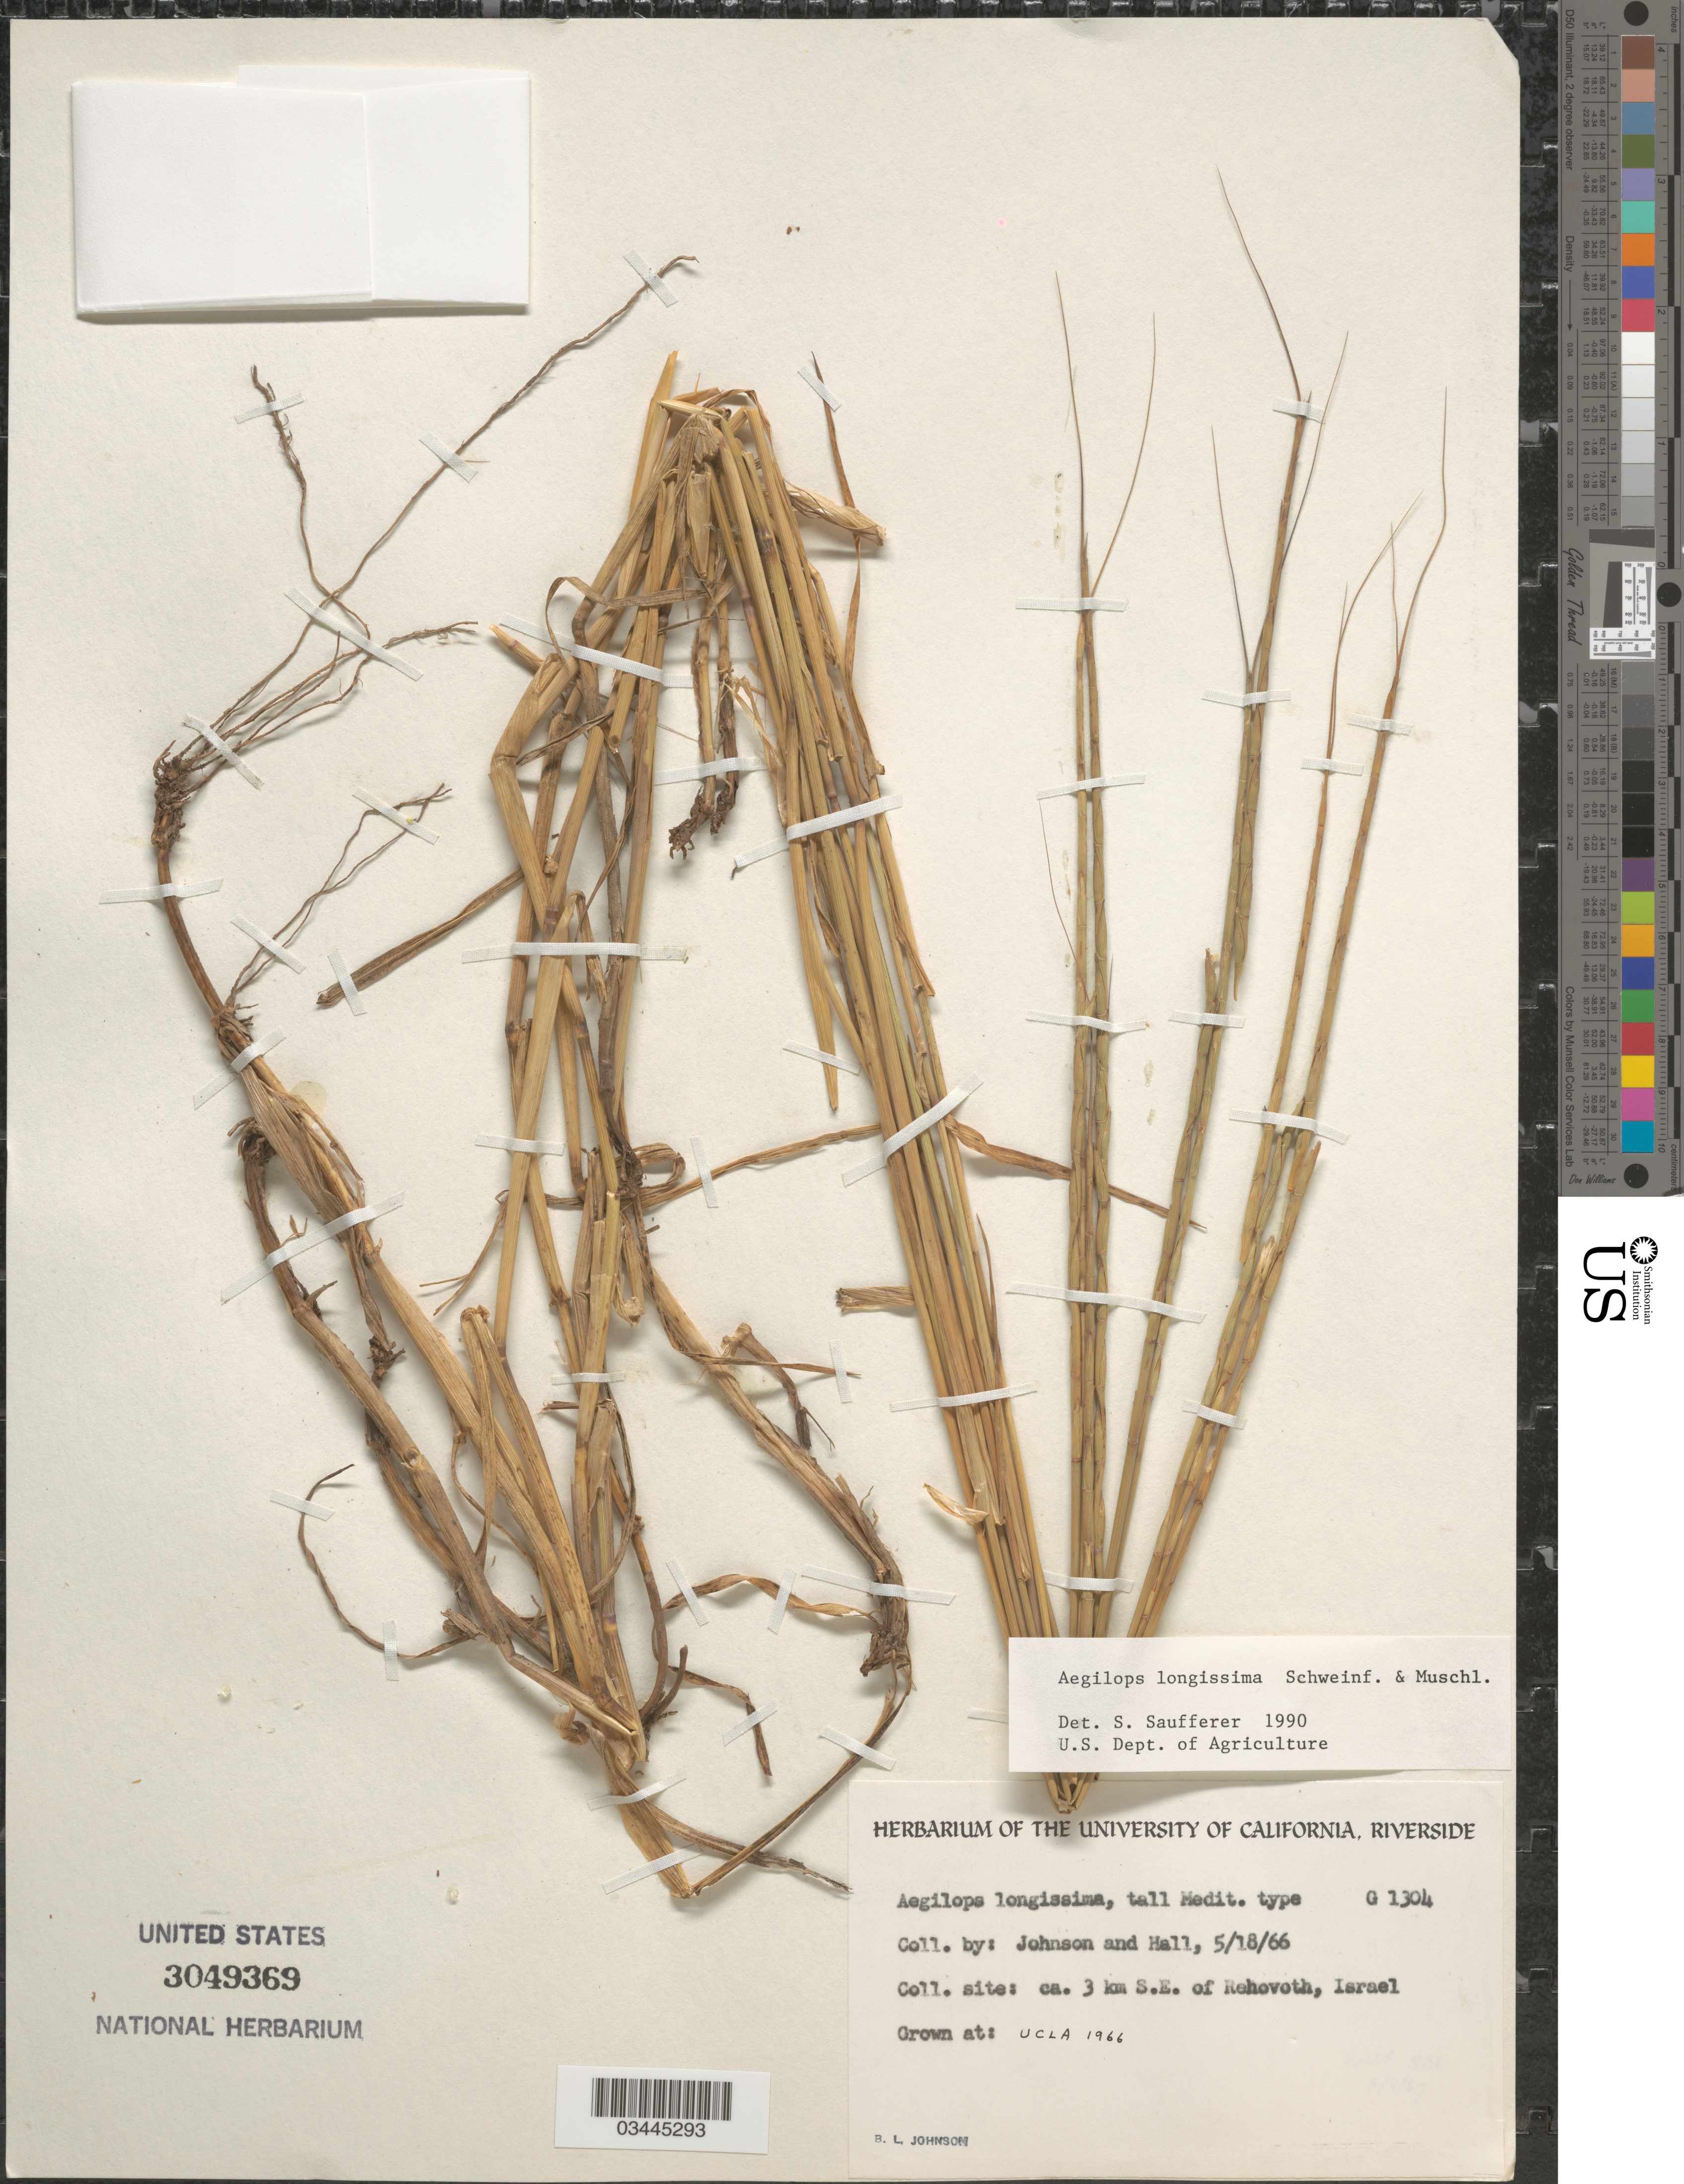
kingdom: Plantae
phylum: Tracheophyta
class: Liliopsida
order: Poales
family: Poaceae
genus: Aegilops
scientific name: Aegilops longissima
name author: Schweinf. & Muschl.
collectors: B. Johnson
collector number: G1304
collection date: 1966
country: United States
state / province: California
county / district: Los Angeles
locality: UCLA.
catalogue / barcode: US 3049369